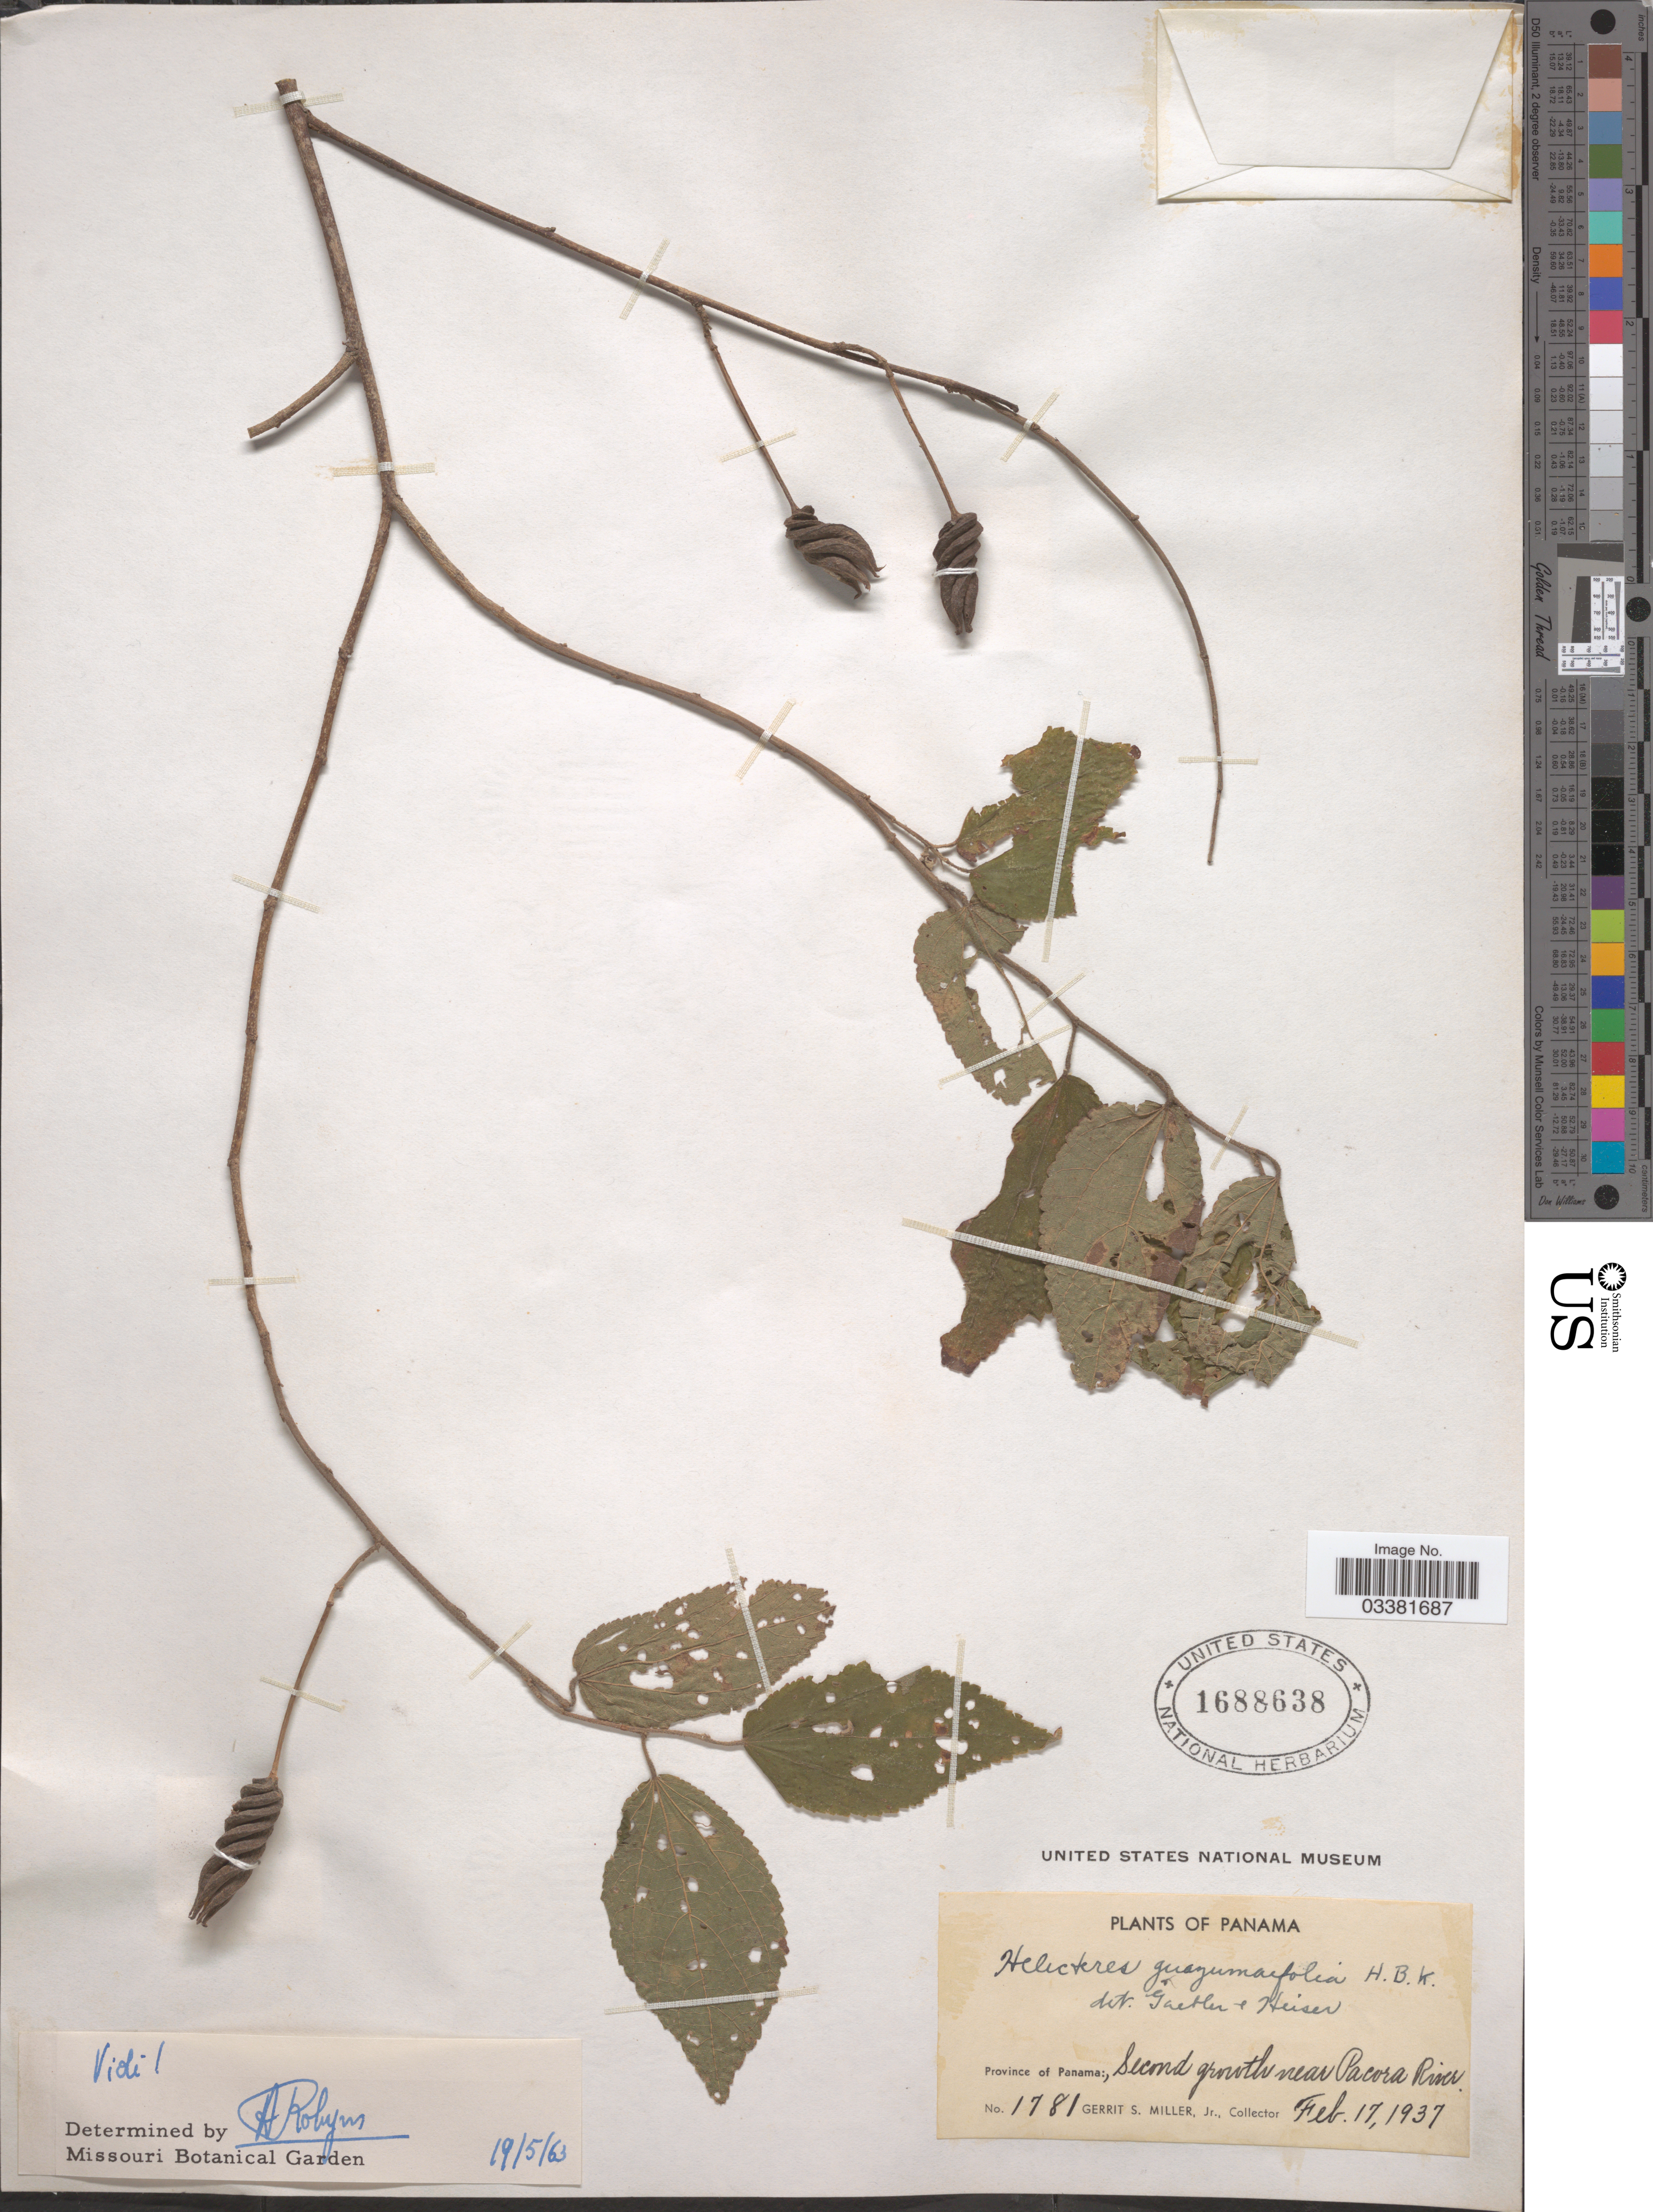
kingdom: Plantae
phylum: Tracheophyta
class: Magnoliopsida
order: Malvales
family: Malvaceae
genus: Helicteres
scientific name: Helicteres guazumifolia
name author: Kunth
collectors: G. S. Miller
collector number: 1781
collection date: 1937-02-17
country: Panama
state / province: Panamá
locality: Second growth near Pacora River.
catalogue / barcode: US 1688638